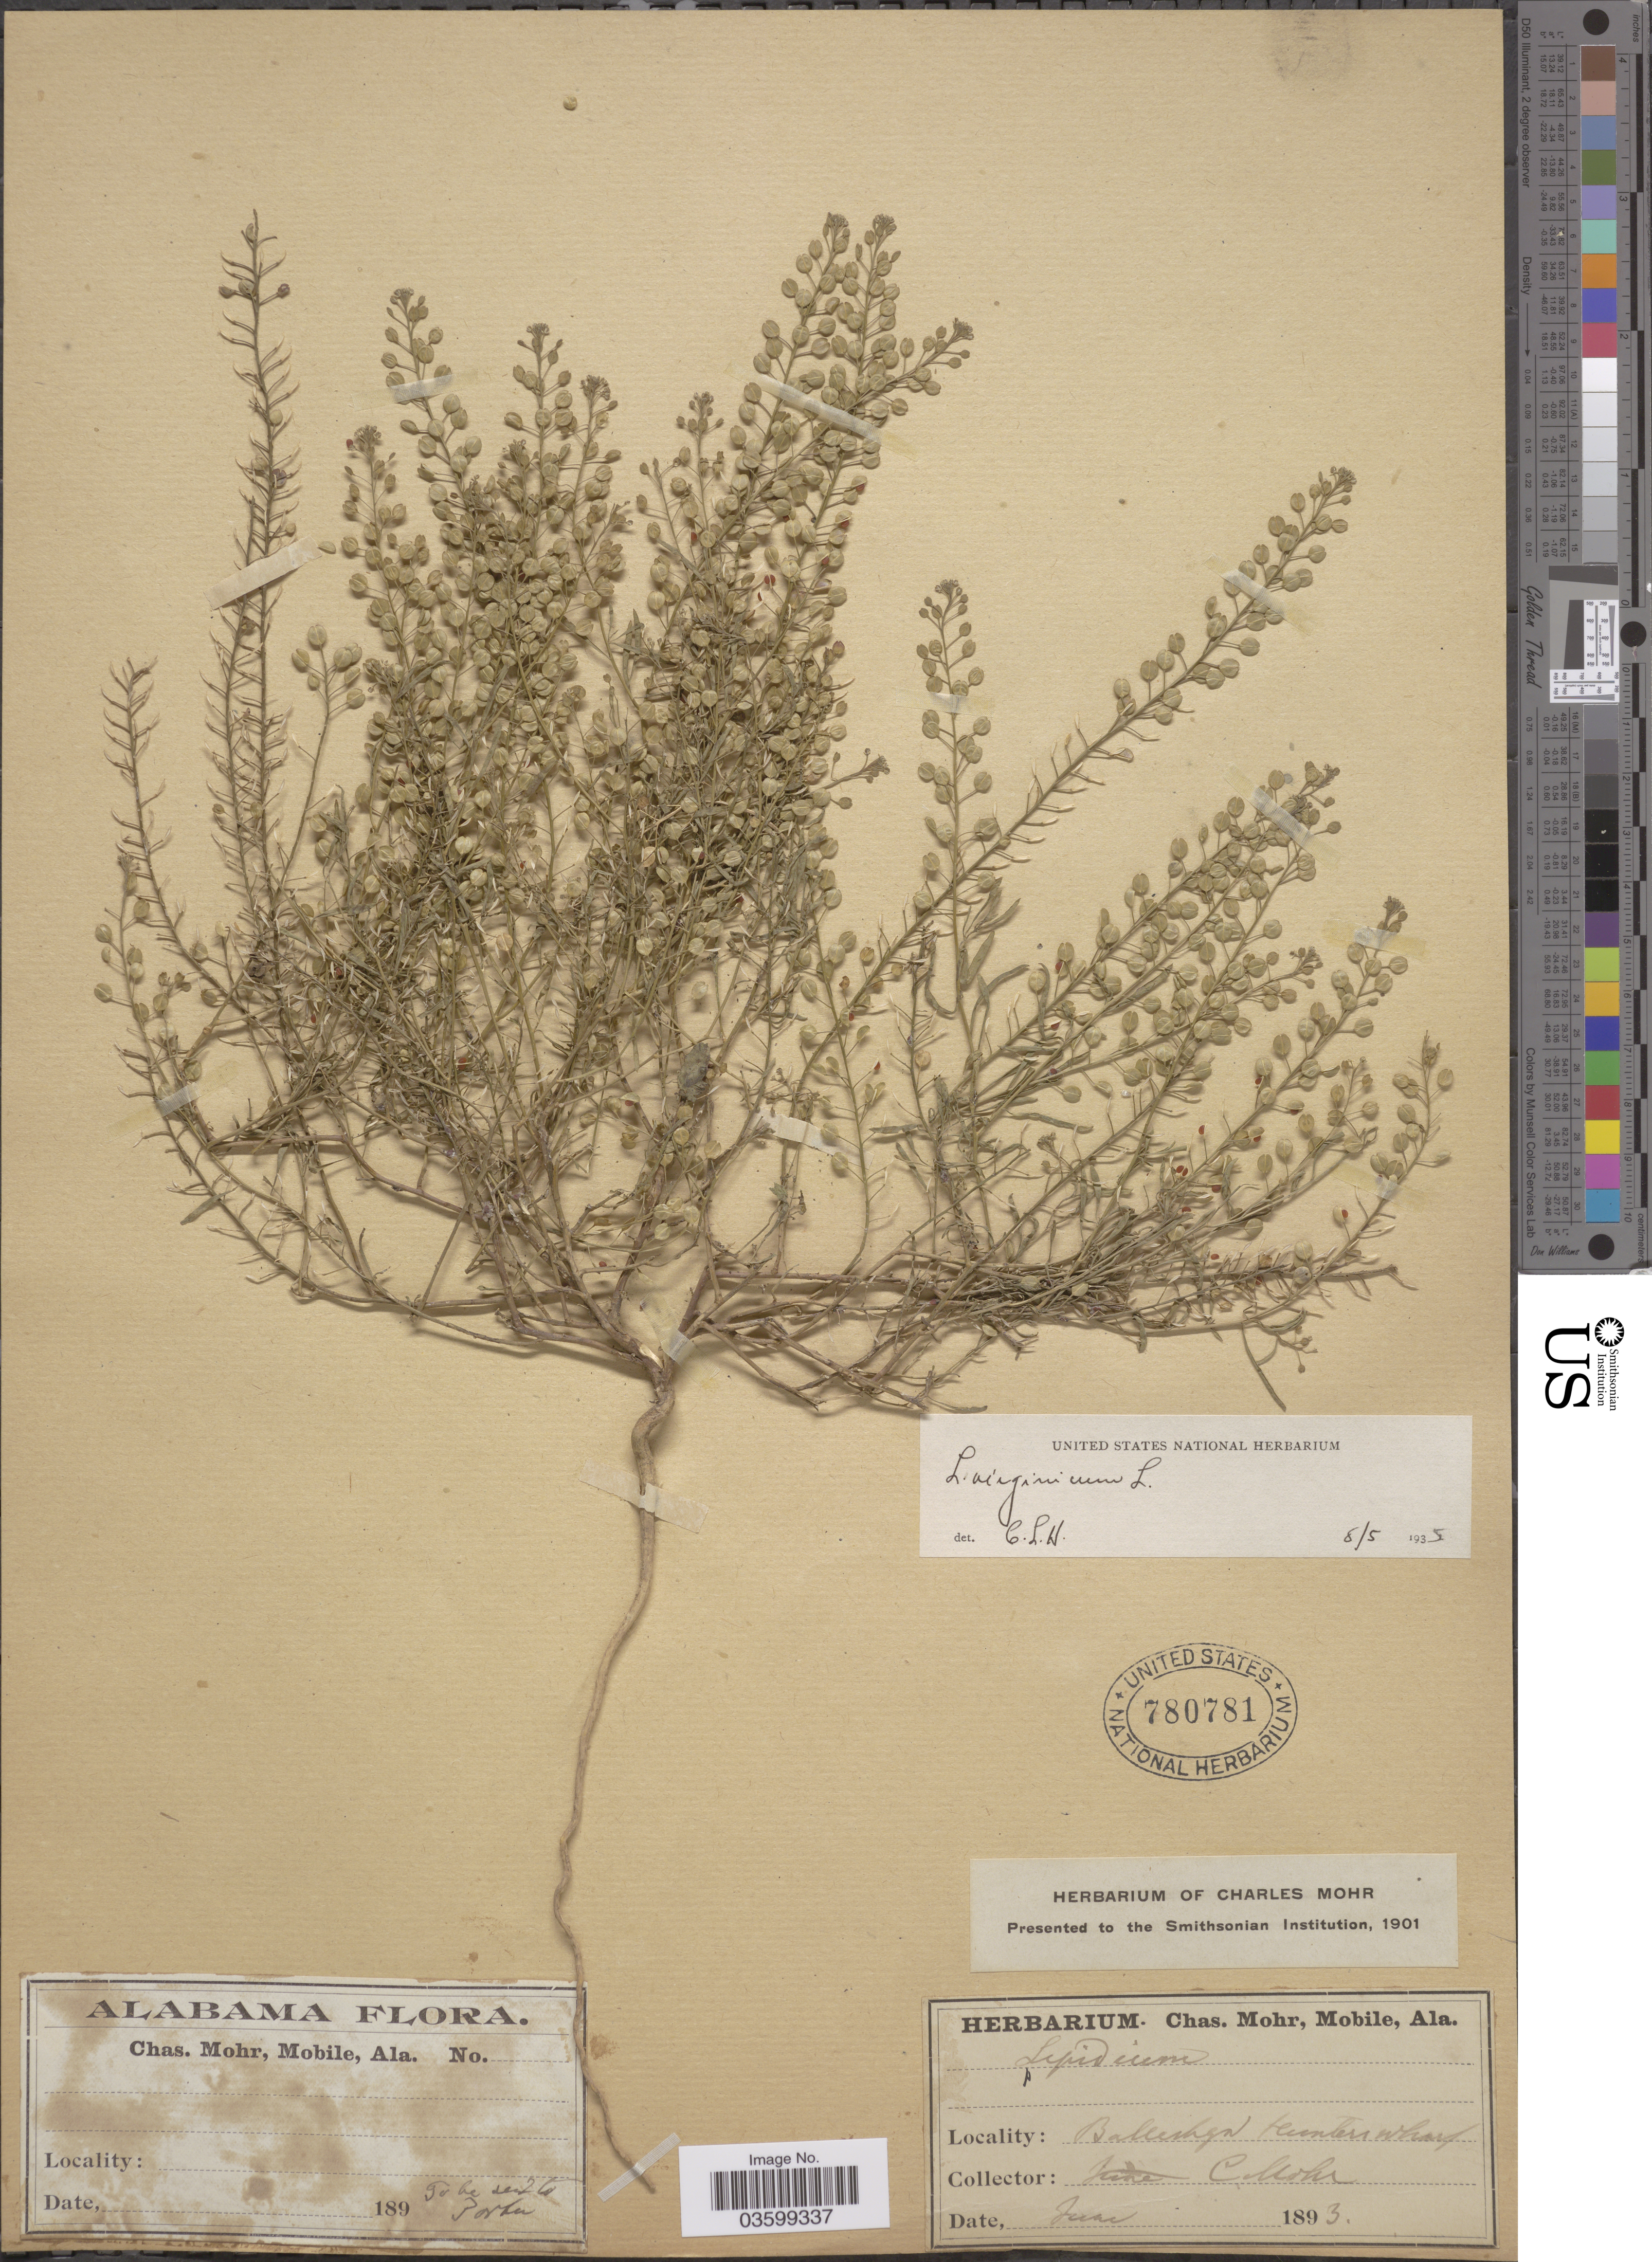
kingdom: Plantae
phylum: Tracheophyta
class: Magnoliopsida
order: Brassicales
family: Brassicaceae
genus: Lepidium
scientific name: Lepidium virginicum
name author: L.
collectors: Mohr, C. T. (herbarium)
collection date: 1893-06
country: United States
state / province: Alabama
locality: Ballast gr Hunters wharf.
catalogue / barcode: US 780781